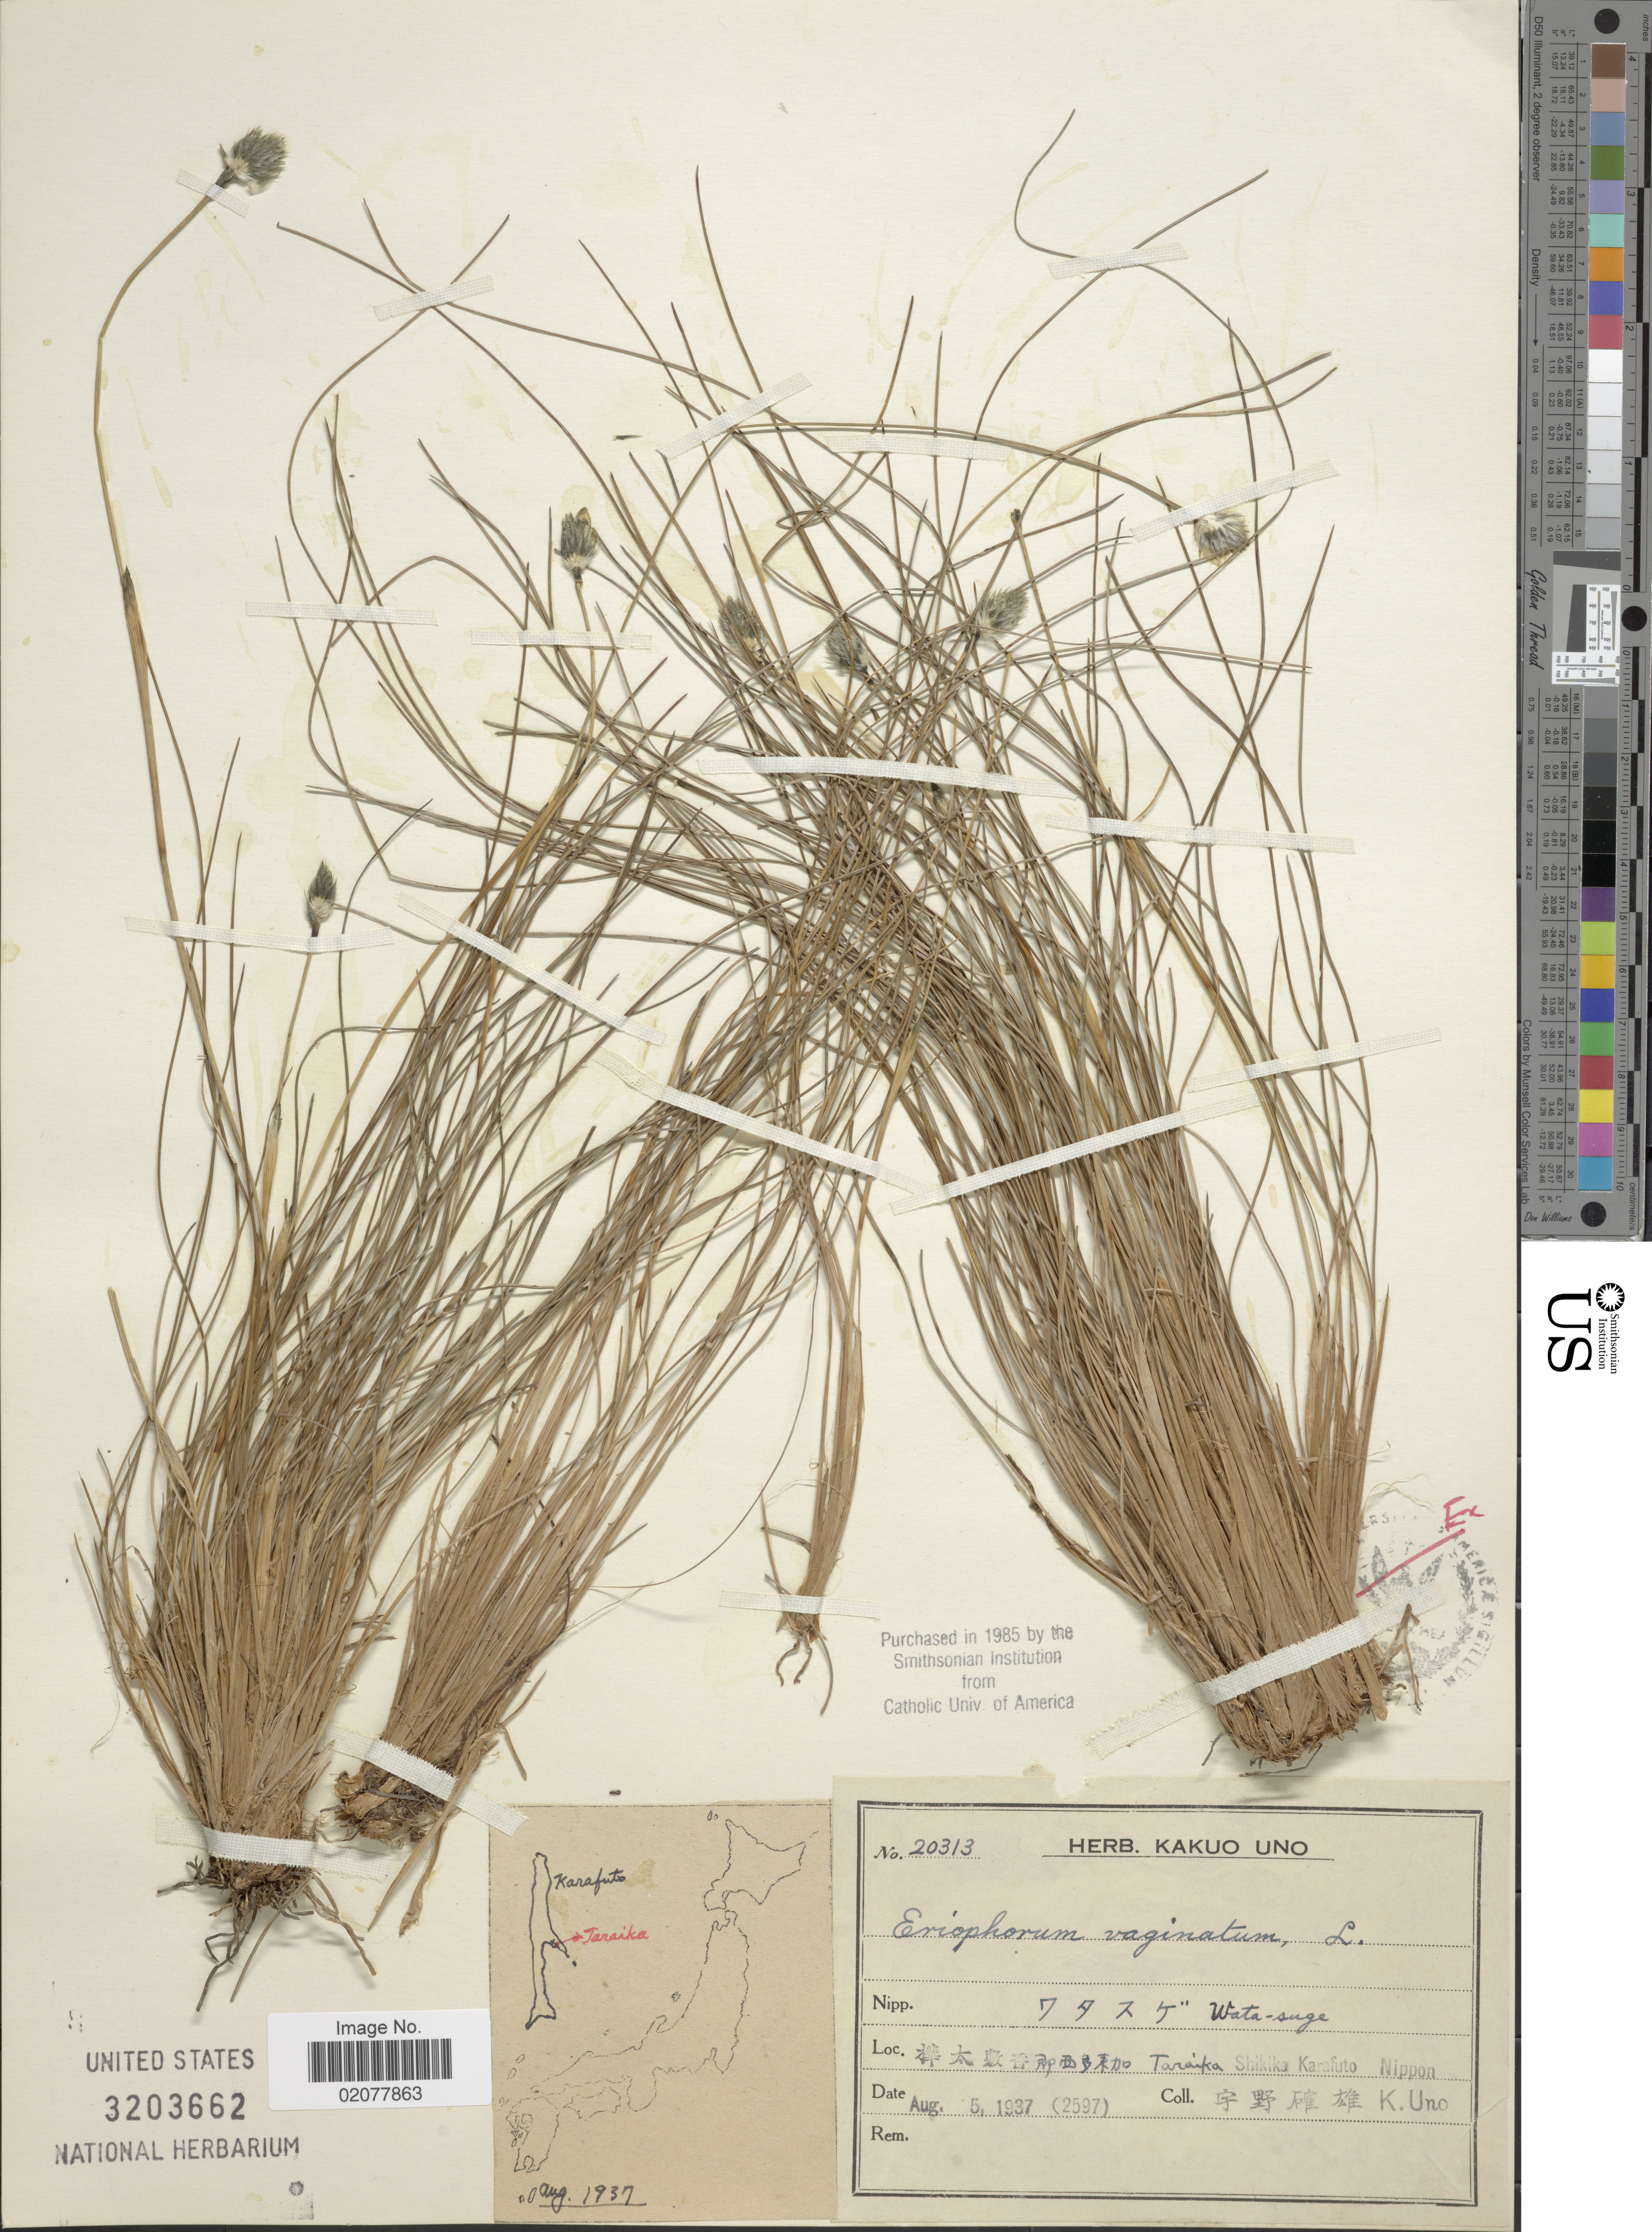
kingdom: Plantae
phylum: Tracheophyta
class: Liliopsida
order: Poales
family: Cyperaceae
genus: Eriophorum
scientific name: Eriophorum vaginatum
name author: L.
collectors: K. Uno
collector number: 20313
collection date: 1937-08-05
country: Japan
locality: Taraika. Shikika, Karafuto, Nippon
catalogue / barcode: US 3203662